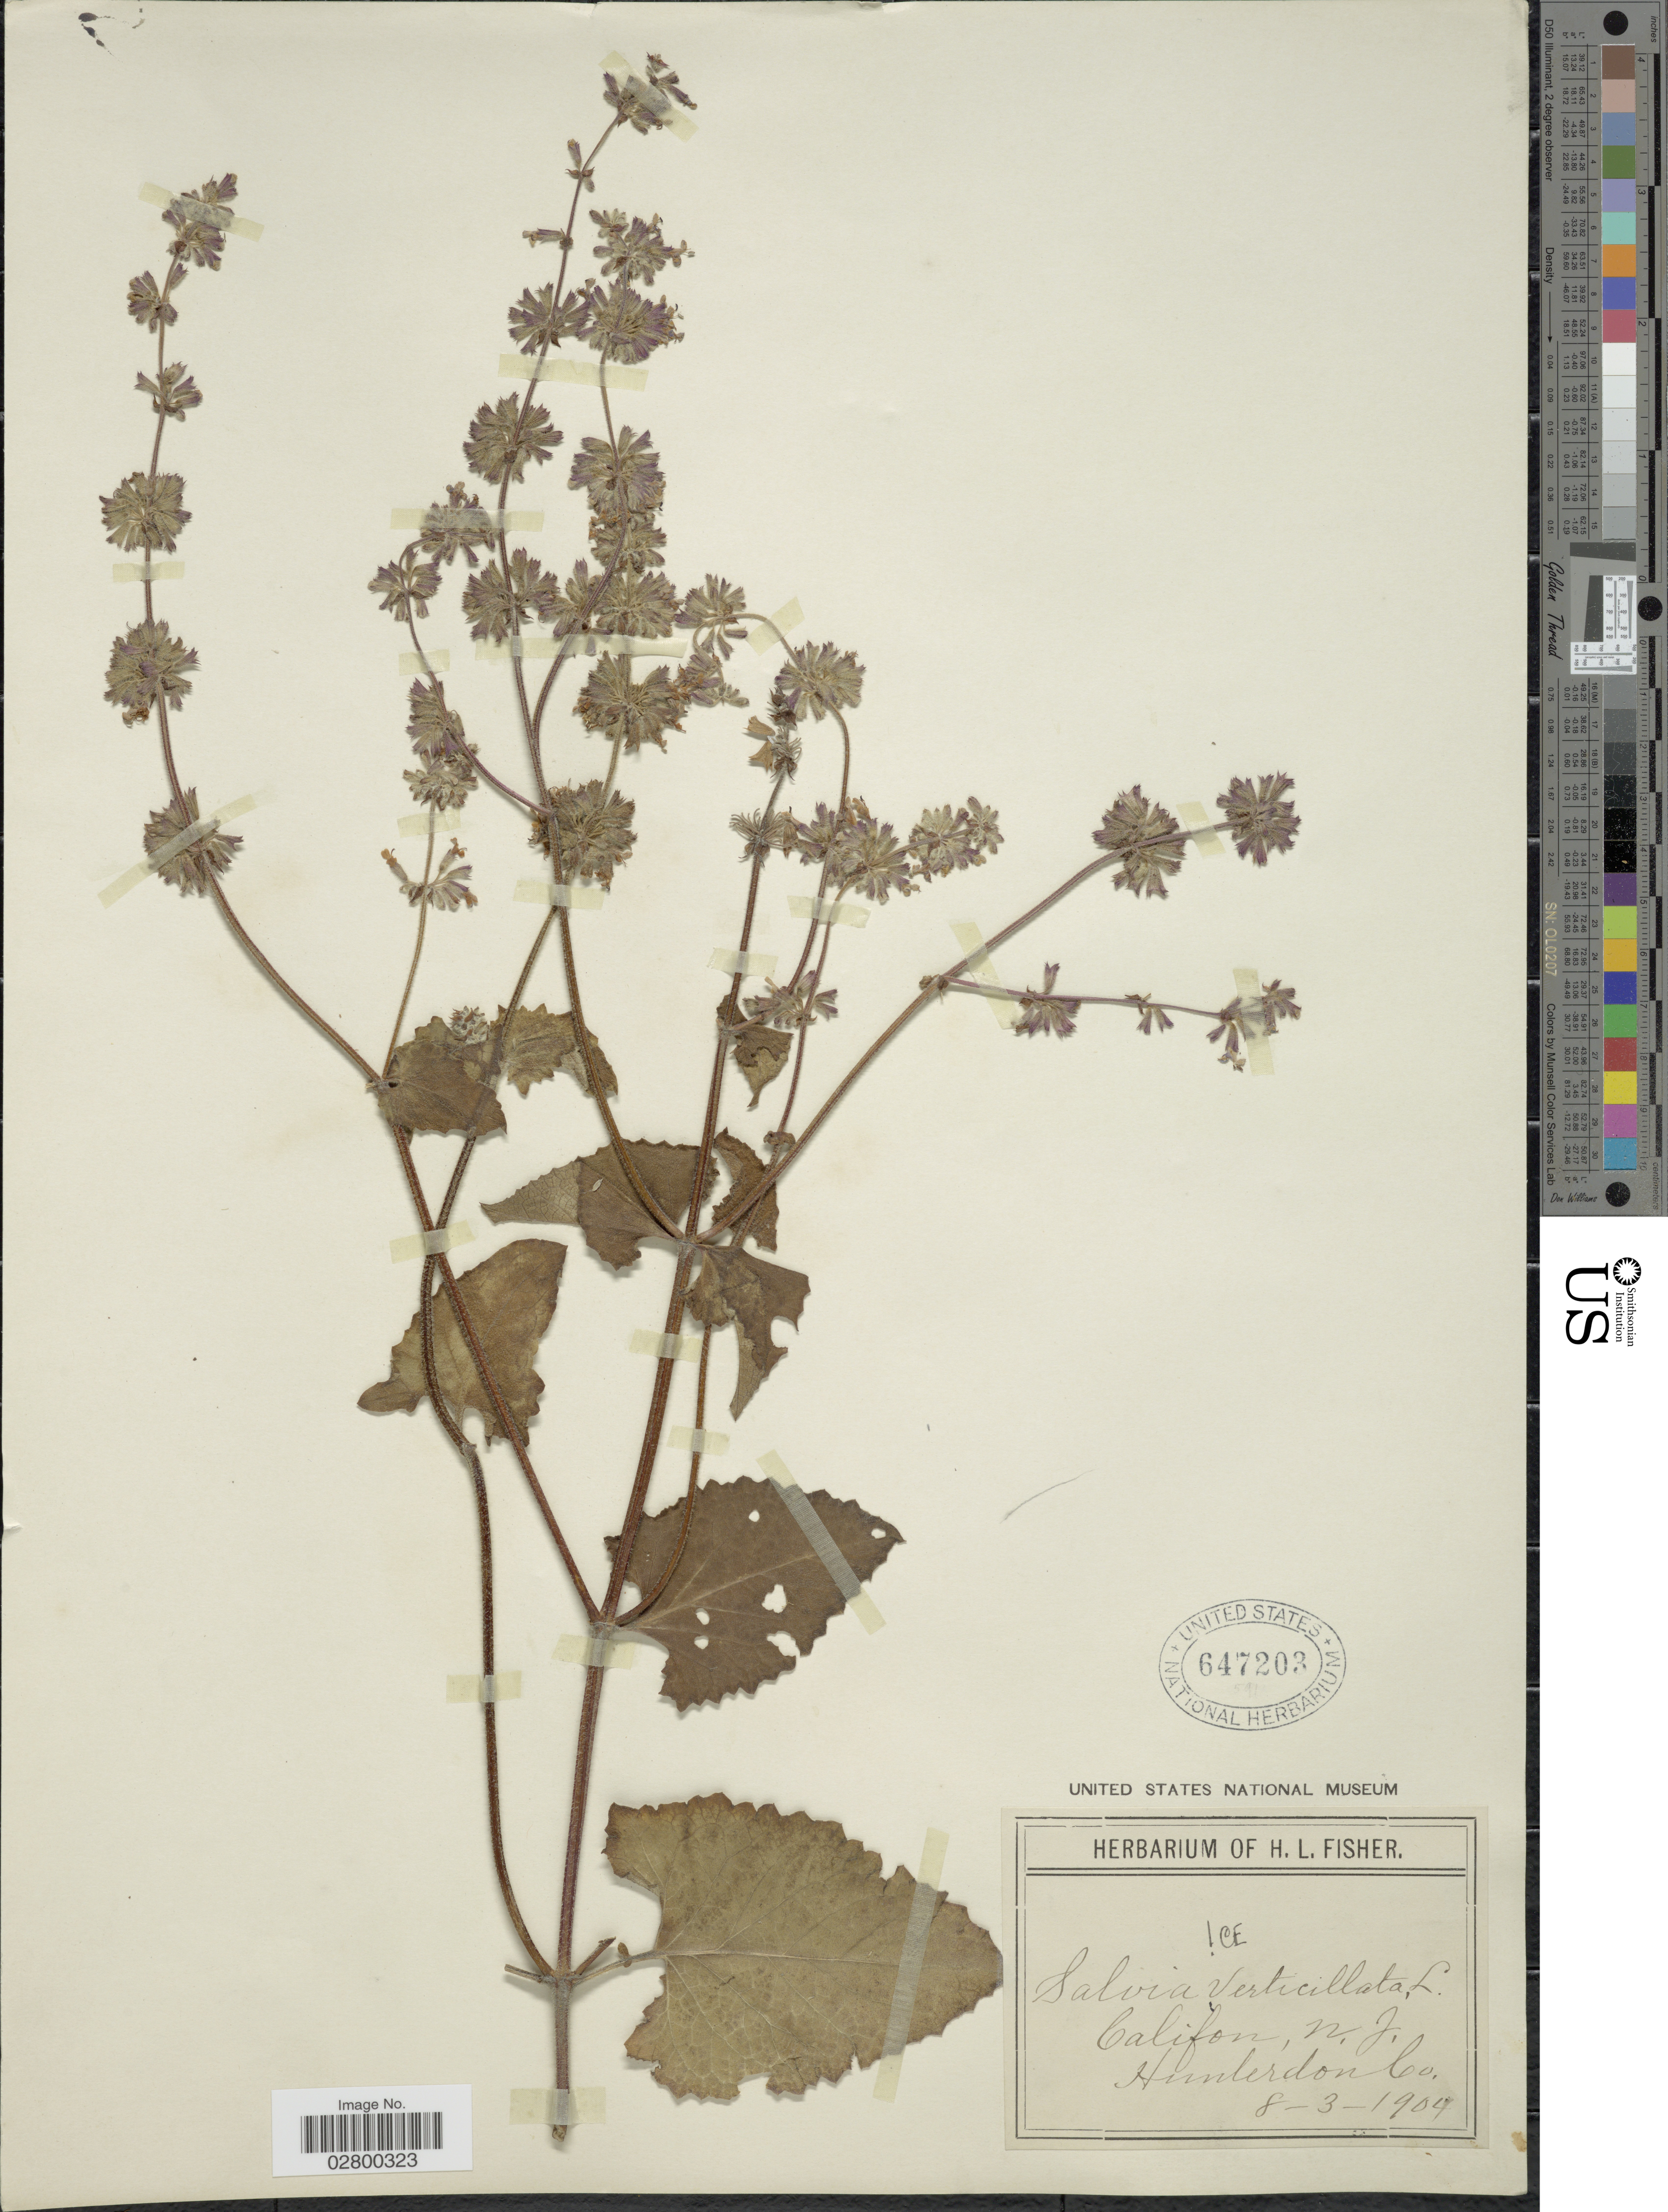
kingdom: Plantae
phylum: Tracheophyta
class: Magnoliopsida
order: Lamiales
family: Lamiaceae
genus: Salvia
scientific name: Salvia verticillata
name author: L.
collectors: ex herb. of H. L. Fisher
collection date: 1904-08-03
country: United States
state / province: New Jersey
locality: Califon, N.J., Hunterdon Co.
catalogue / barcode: US 647203